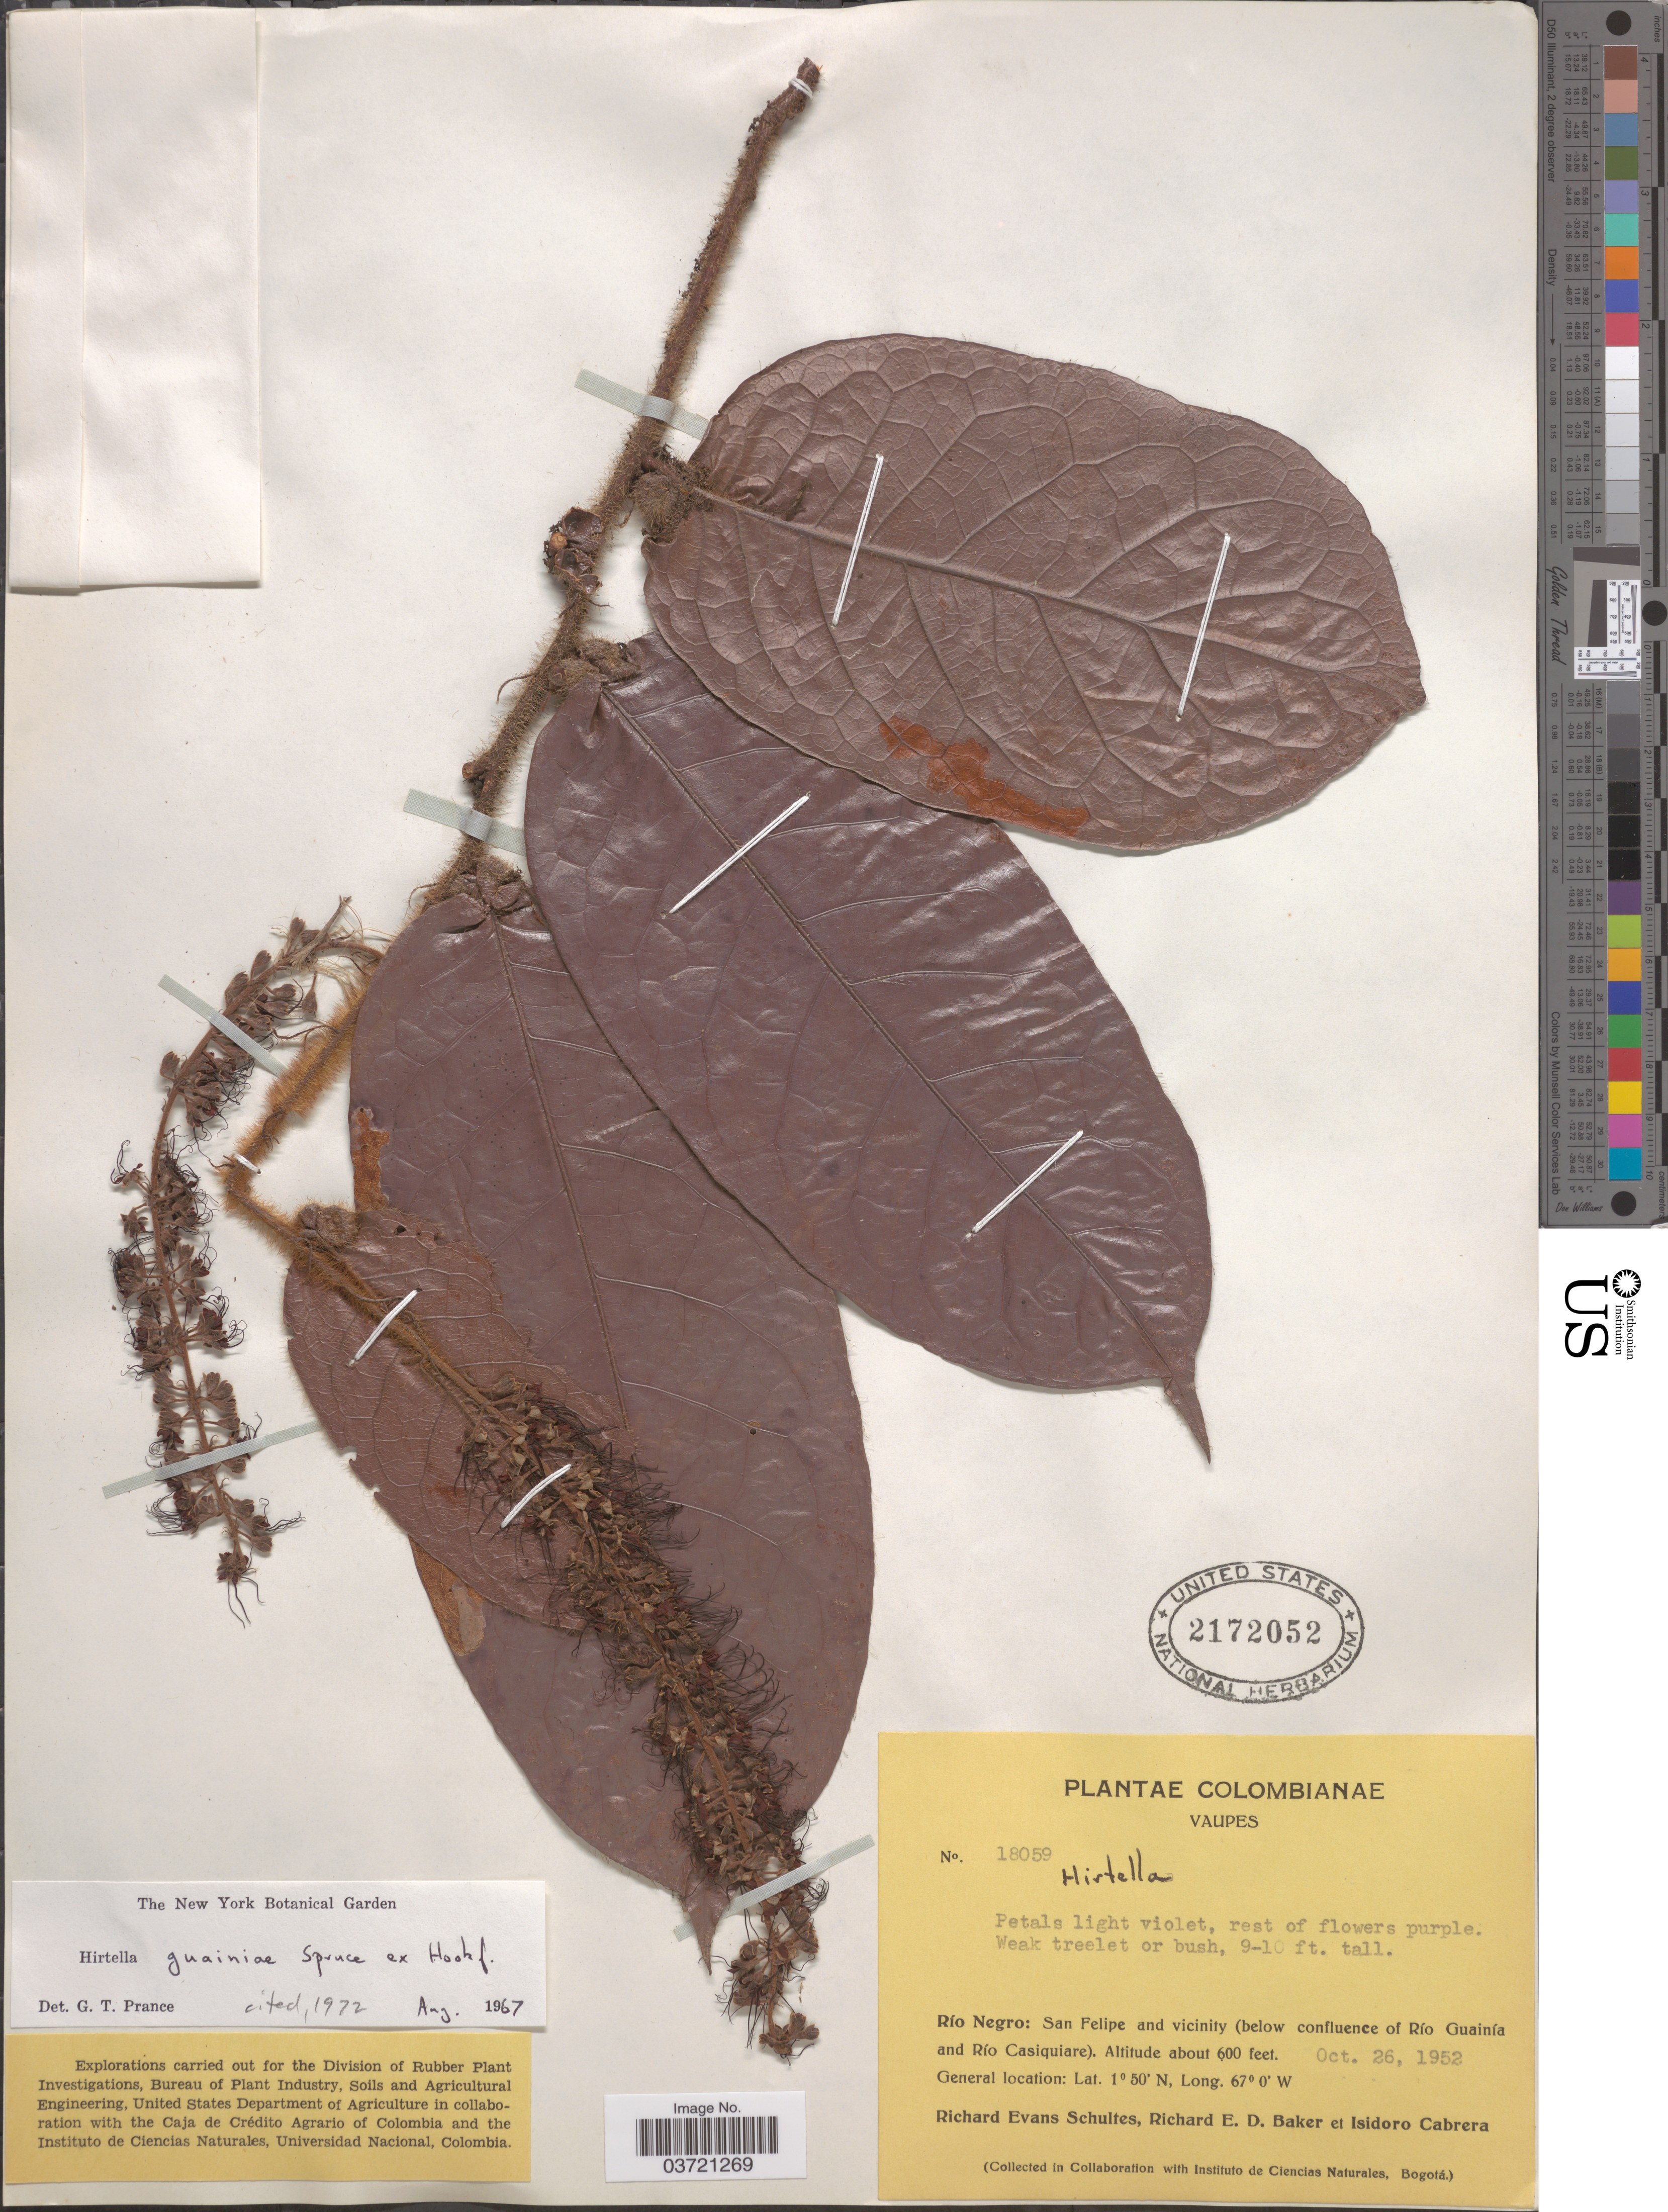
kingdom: Plantae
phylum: Tracheophyta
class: Magnoliopsida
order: Malpighiales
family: Chrysobalanaceae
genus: Hirtella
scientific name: Hirtella guainiae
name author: Spruce ex Hook. f.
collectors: R. E. Schultes, R. E. D. Baker & I. Cabrera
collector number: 18059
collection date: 1952-10-26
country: Colombia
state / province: Vaupés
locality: Río Negro: San Felipe and vicinity (below confluence of Río Guainía and Río Casiquiare).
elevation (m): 183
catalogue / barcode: US 2172052